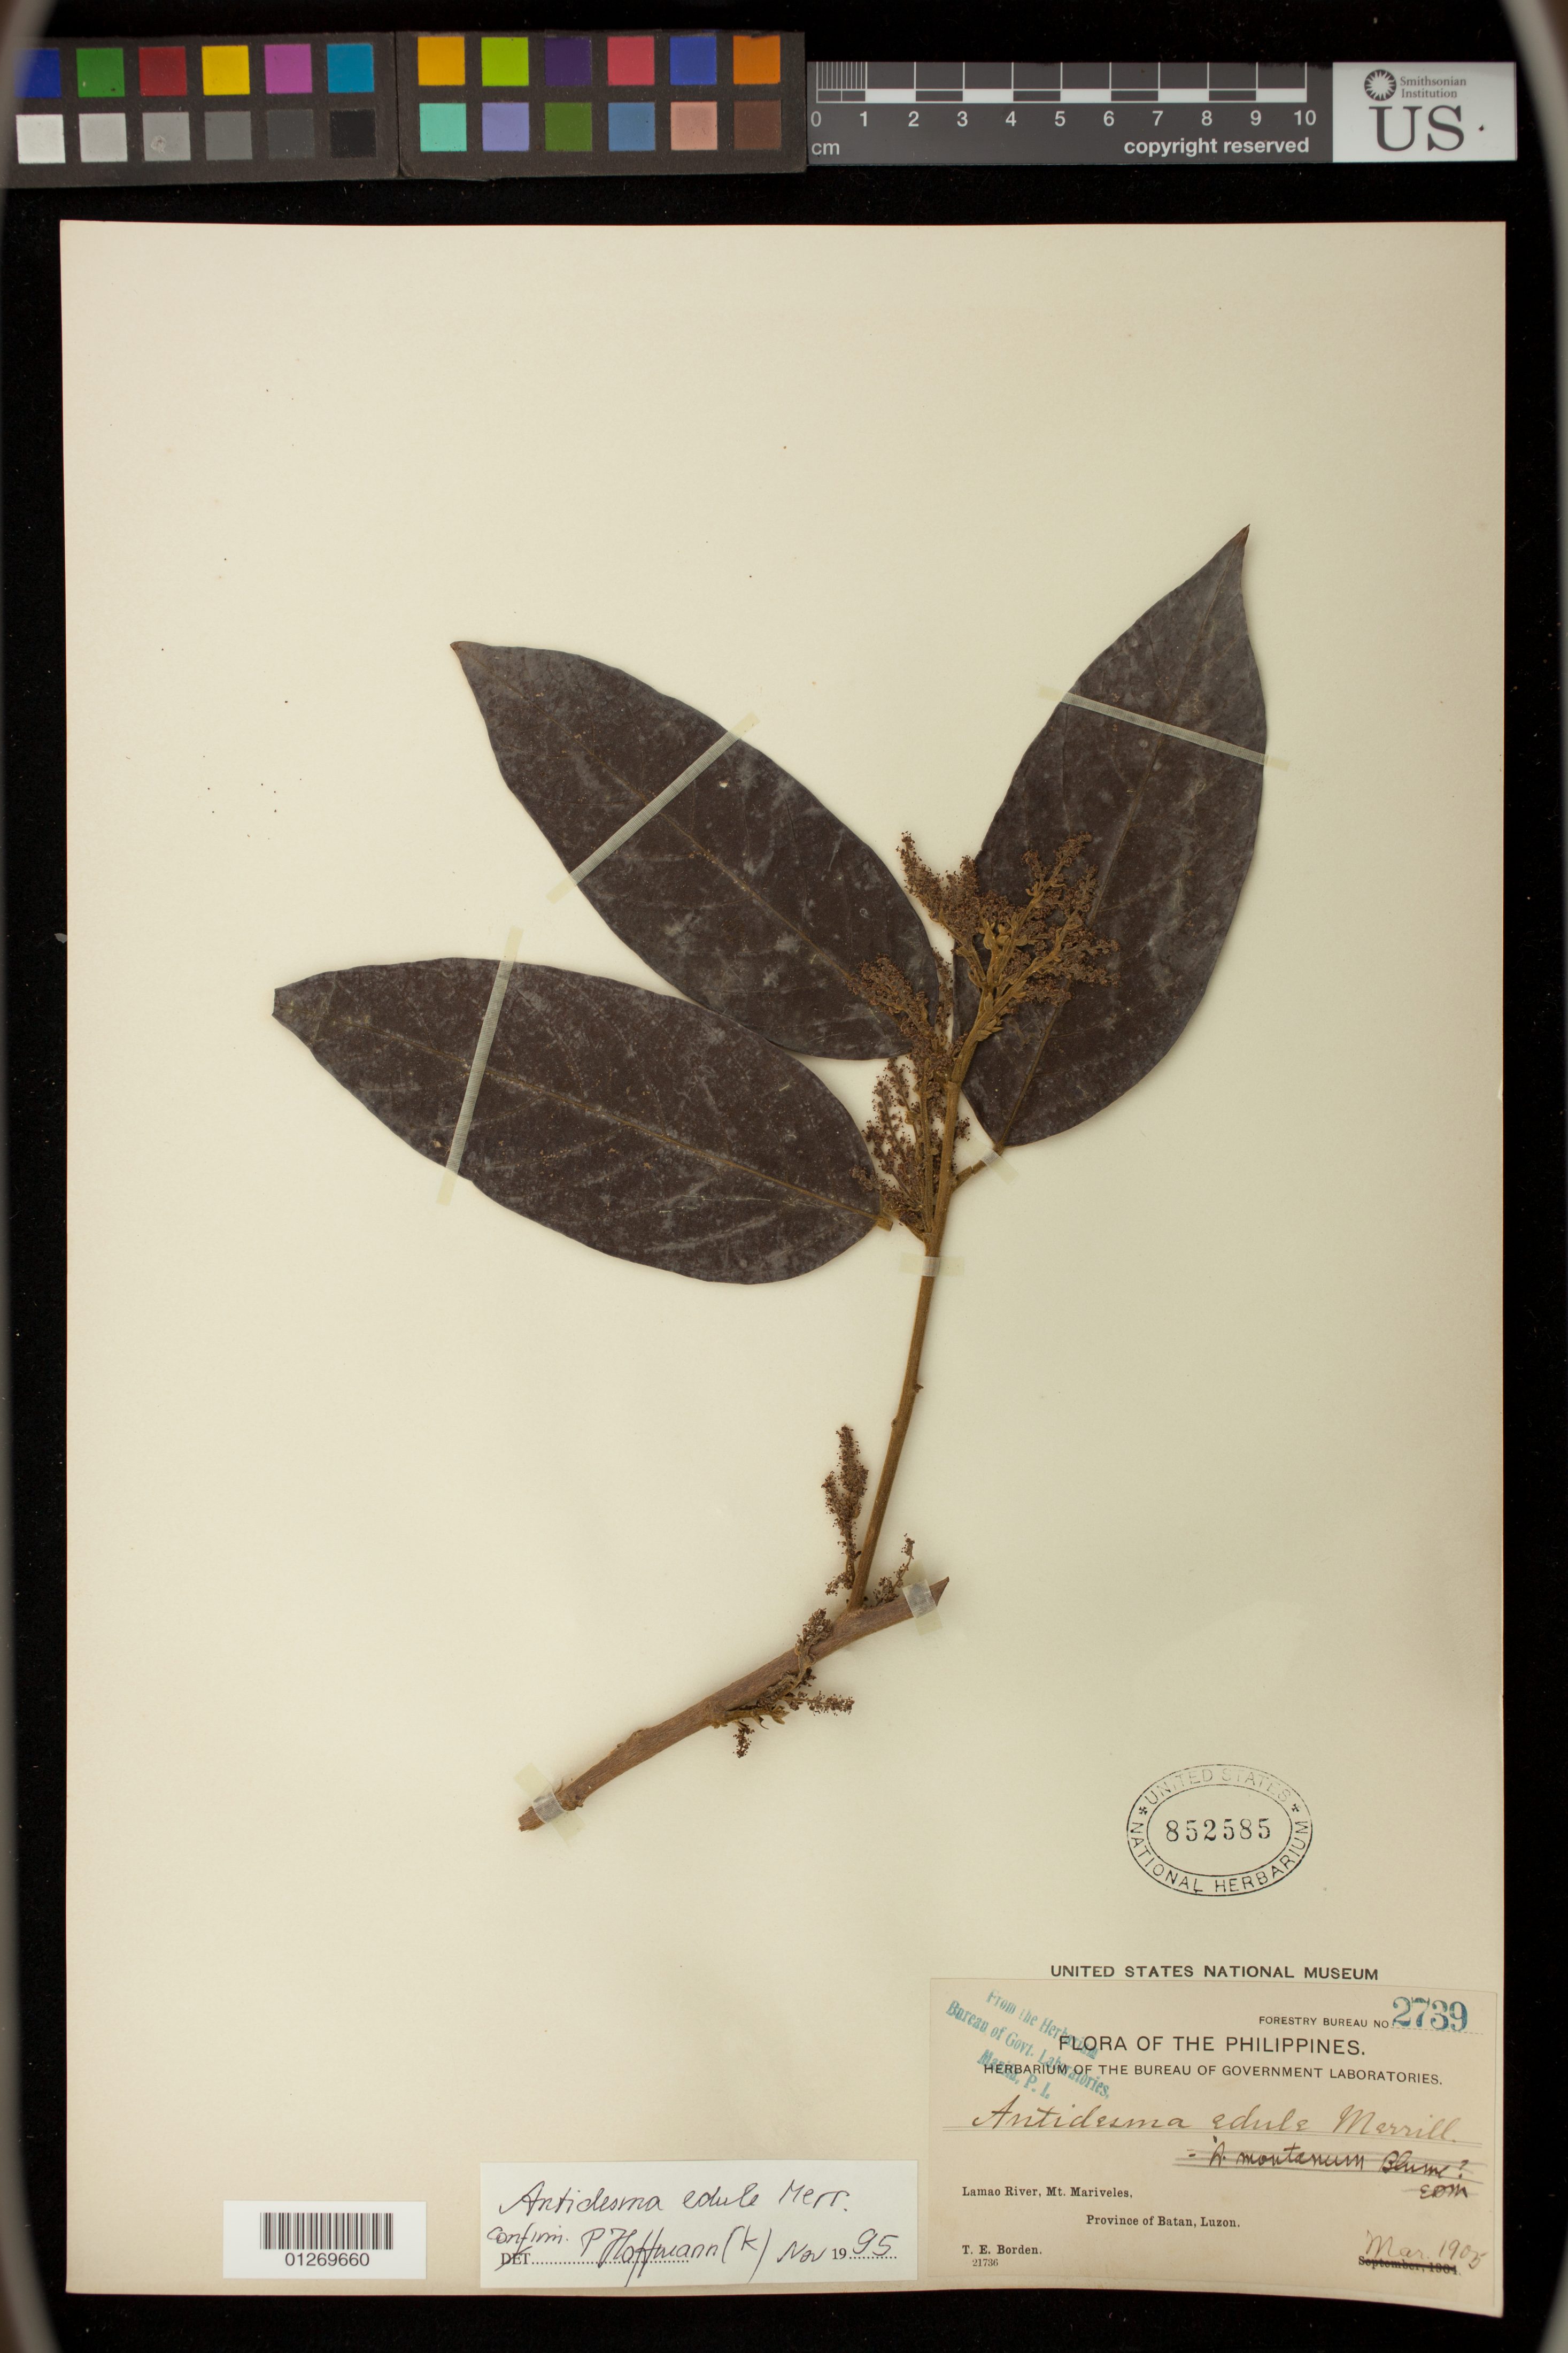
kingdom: Plantae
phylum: Tracheophyta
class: Magnoliopsida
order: Malpighiales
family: Phyllanthaceae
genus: Antidesma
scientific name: Antidesma edule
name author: Merr.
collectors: T. E. Borden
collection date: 1905-03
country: Philippines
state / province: Central Luzon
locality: Lamao River, Mt. Mariveles, Province of Batan, Luzon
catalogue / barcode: US 852585